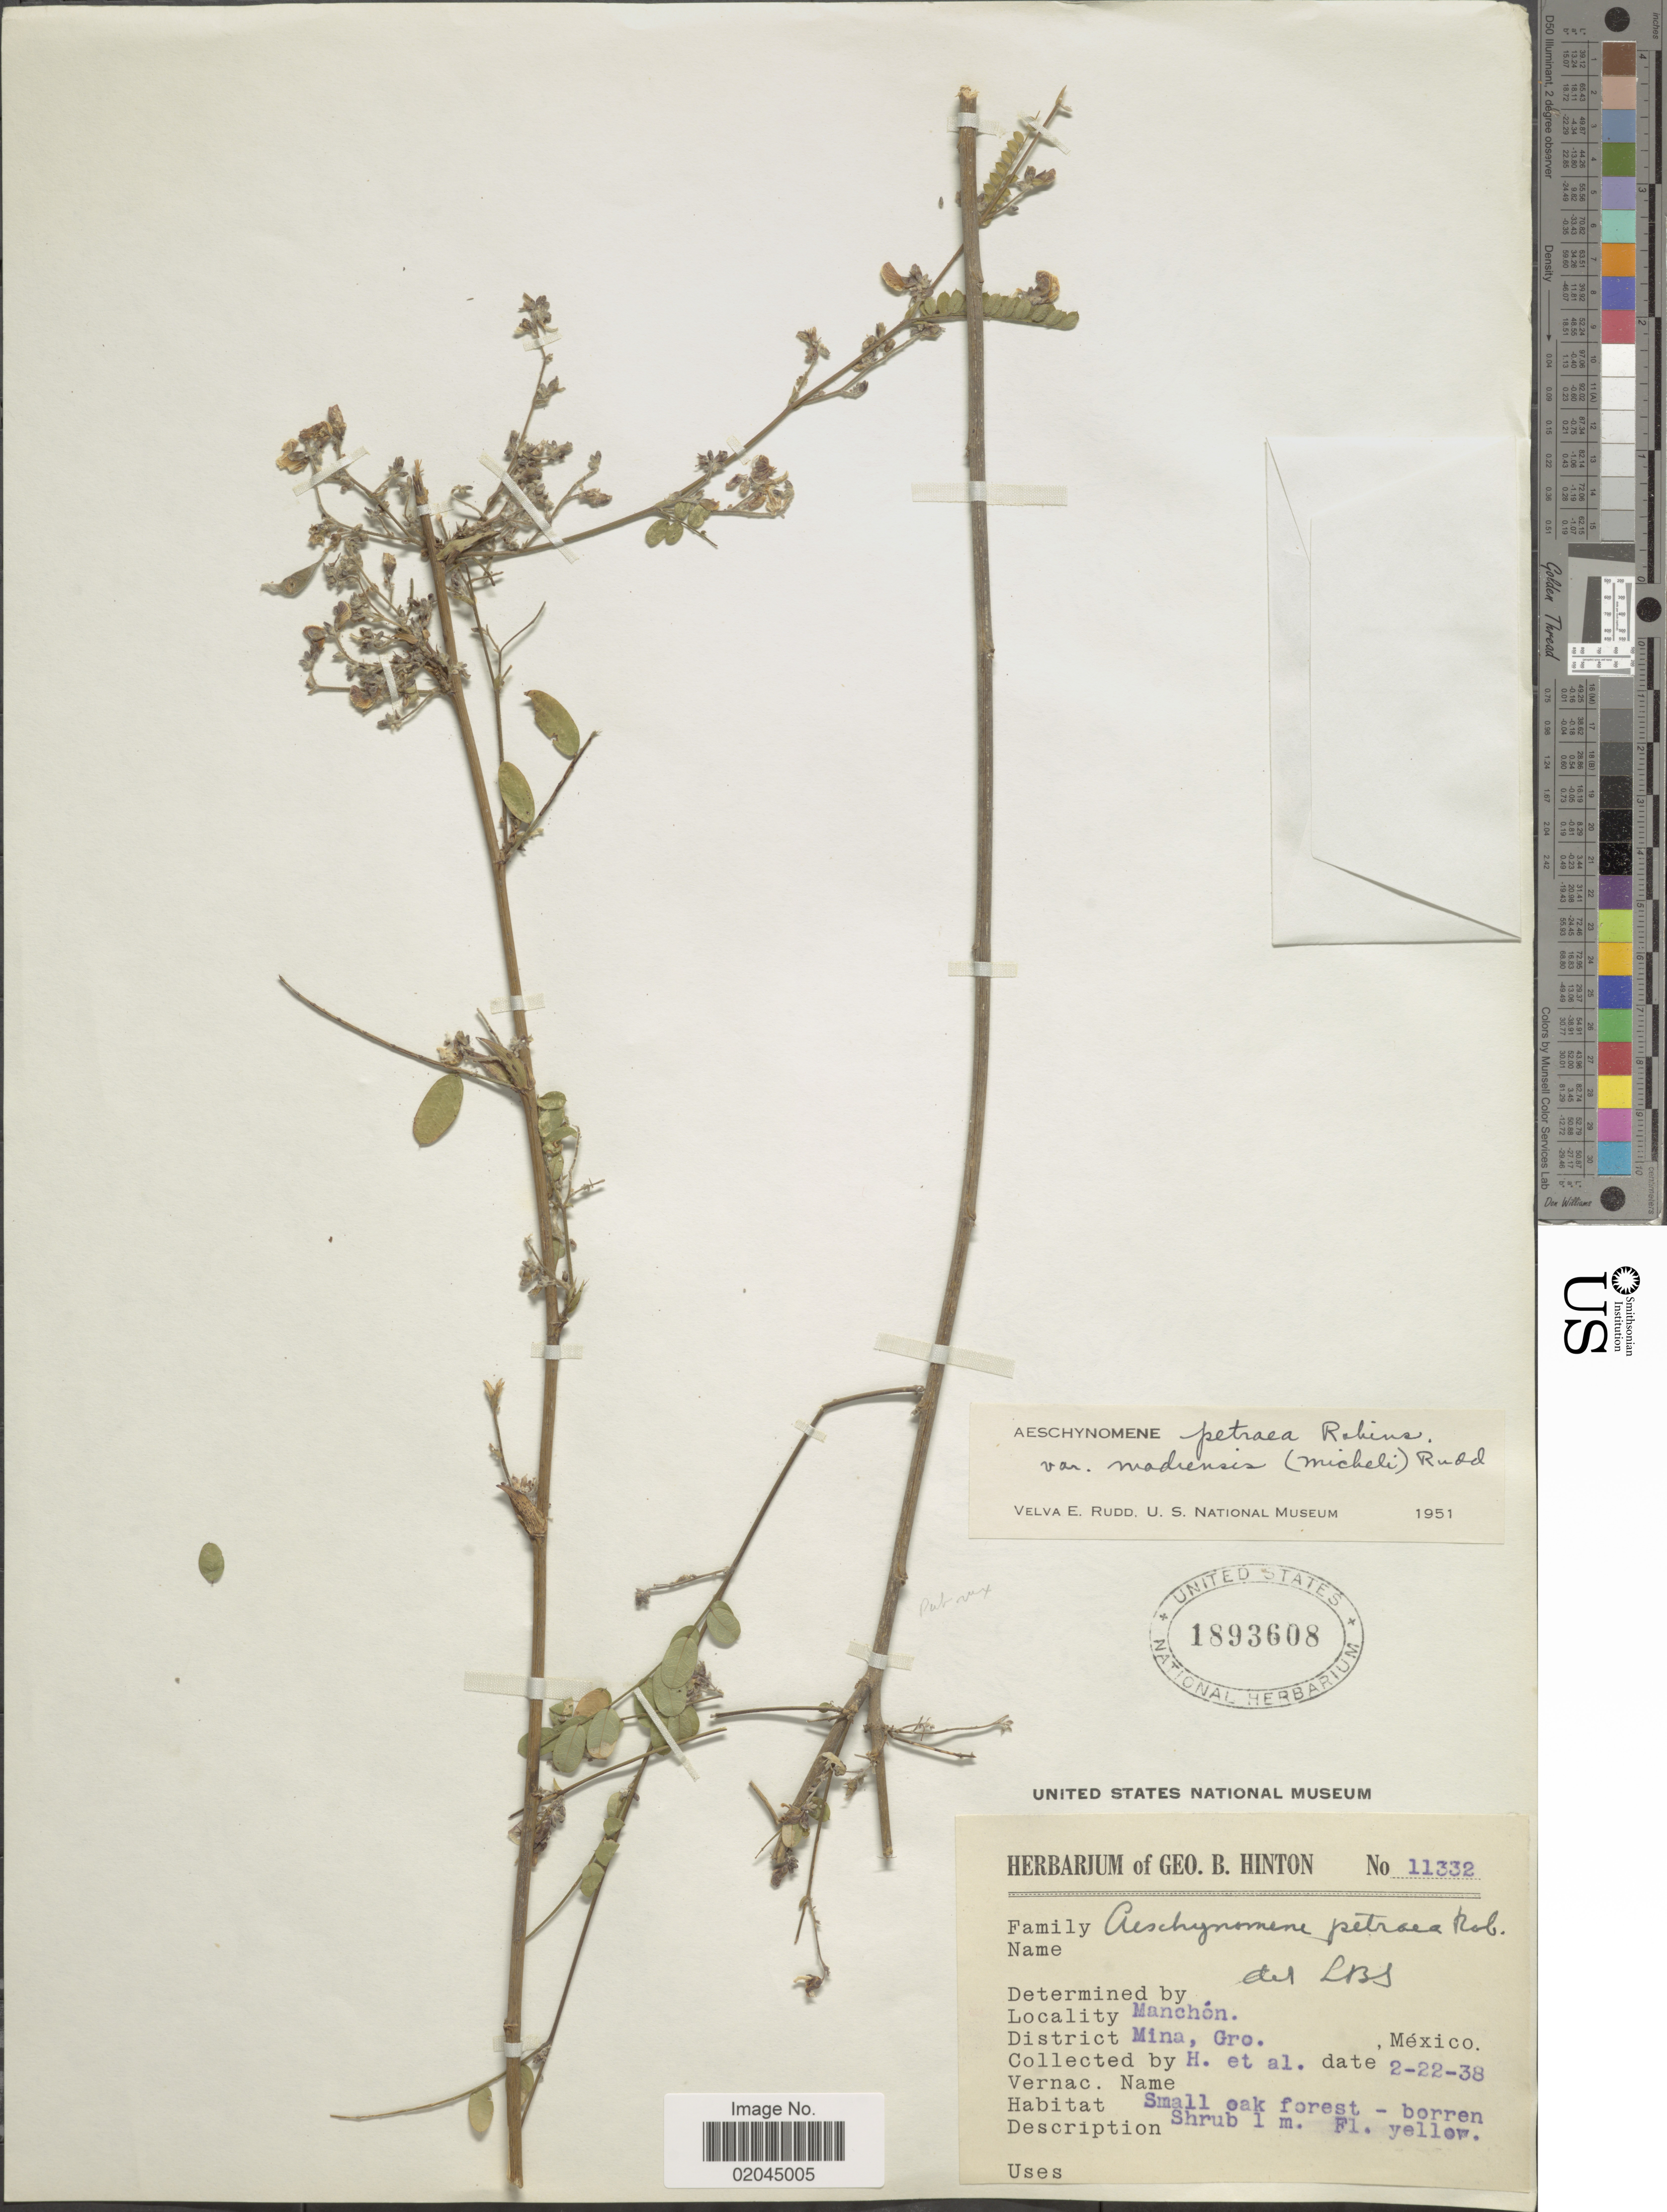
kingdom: Plantae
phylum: Tracheophyta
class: Magnoliopsida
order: Fabales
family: Fabaceae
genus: Aeschynomene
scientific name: Aeschynomene petraea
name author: B.L. Rob.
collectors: G. B. Hinton & et al.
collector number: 11332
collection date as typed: Transcribed d/m/y: 22/2/38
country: Mexico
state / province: Guerrero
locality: Manchon, District Mina, Gro.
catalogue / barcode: US 1893608